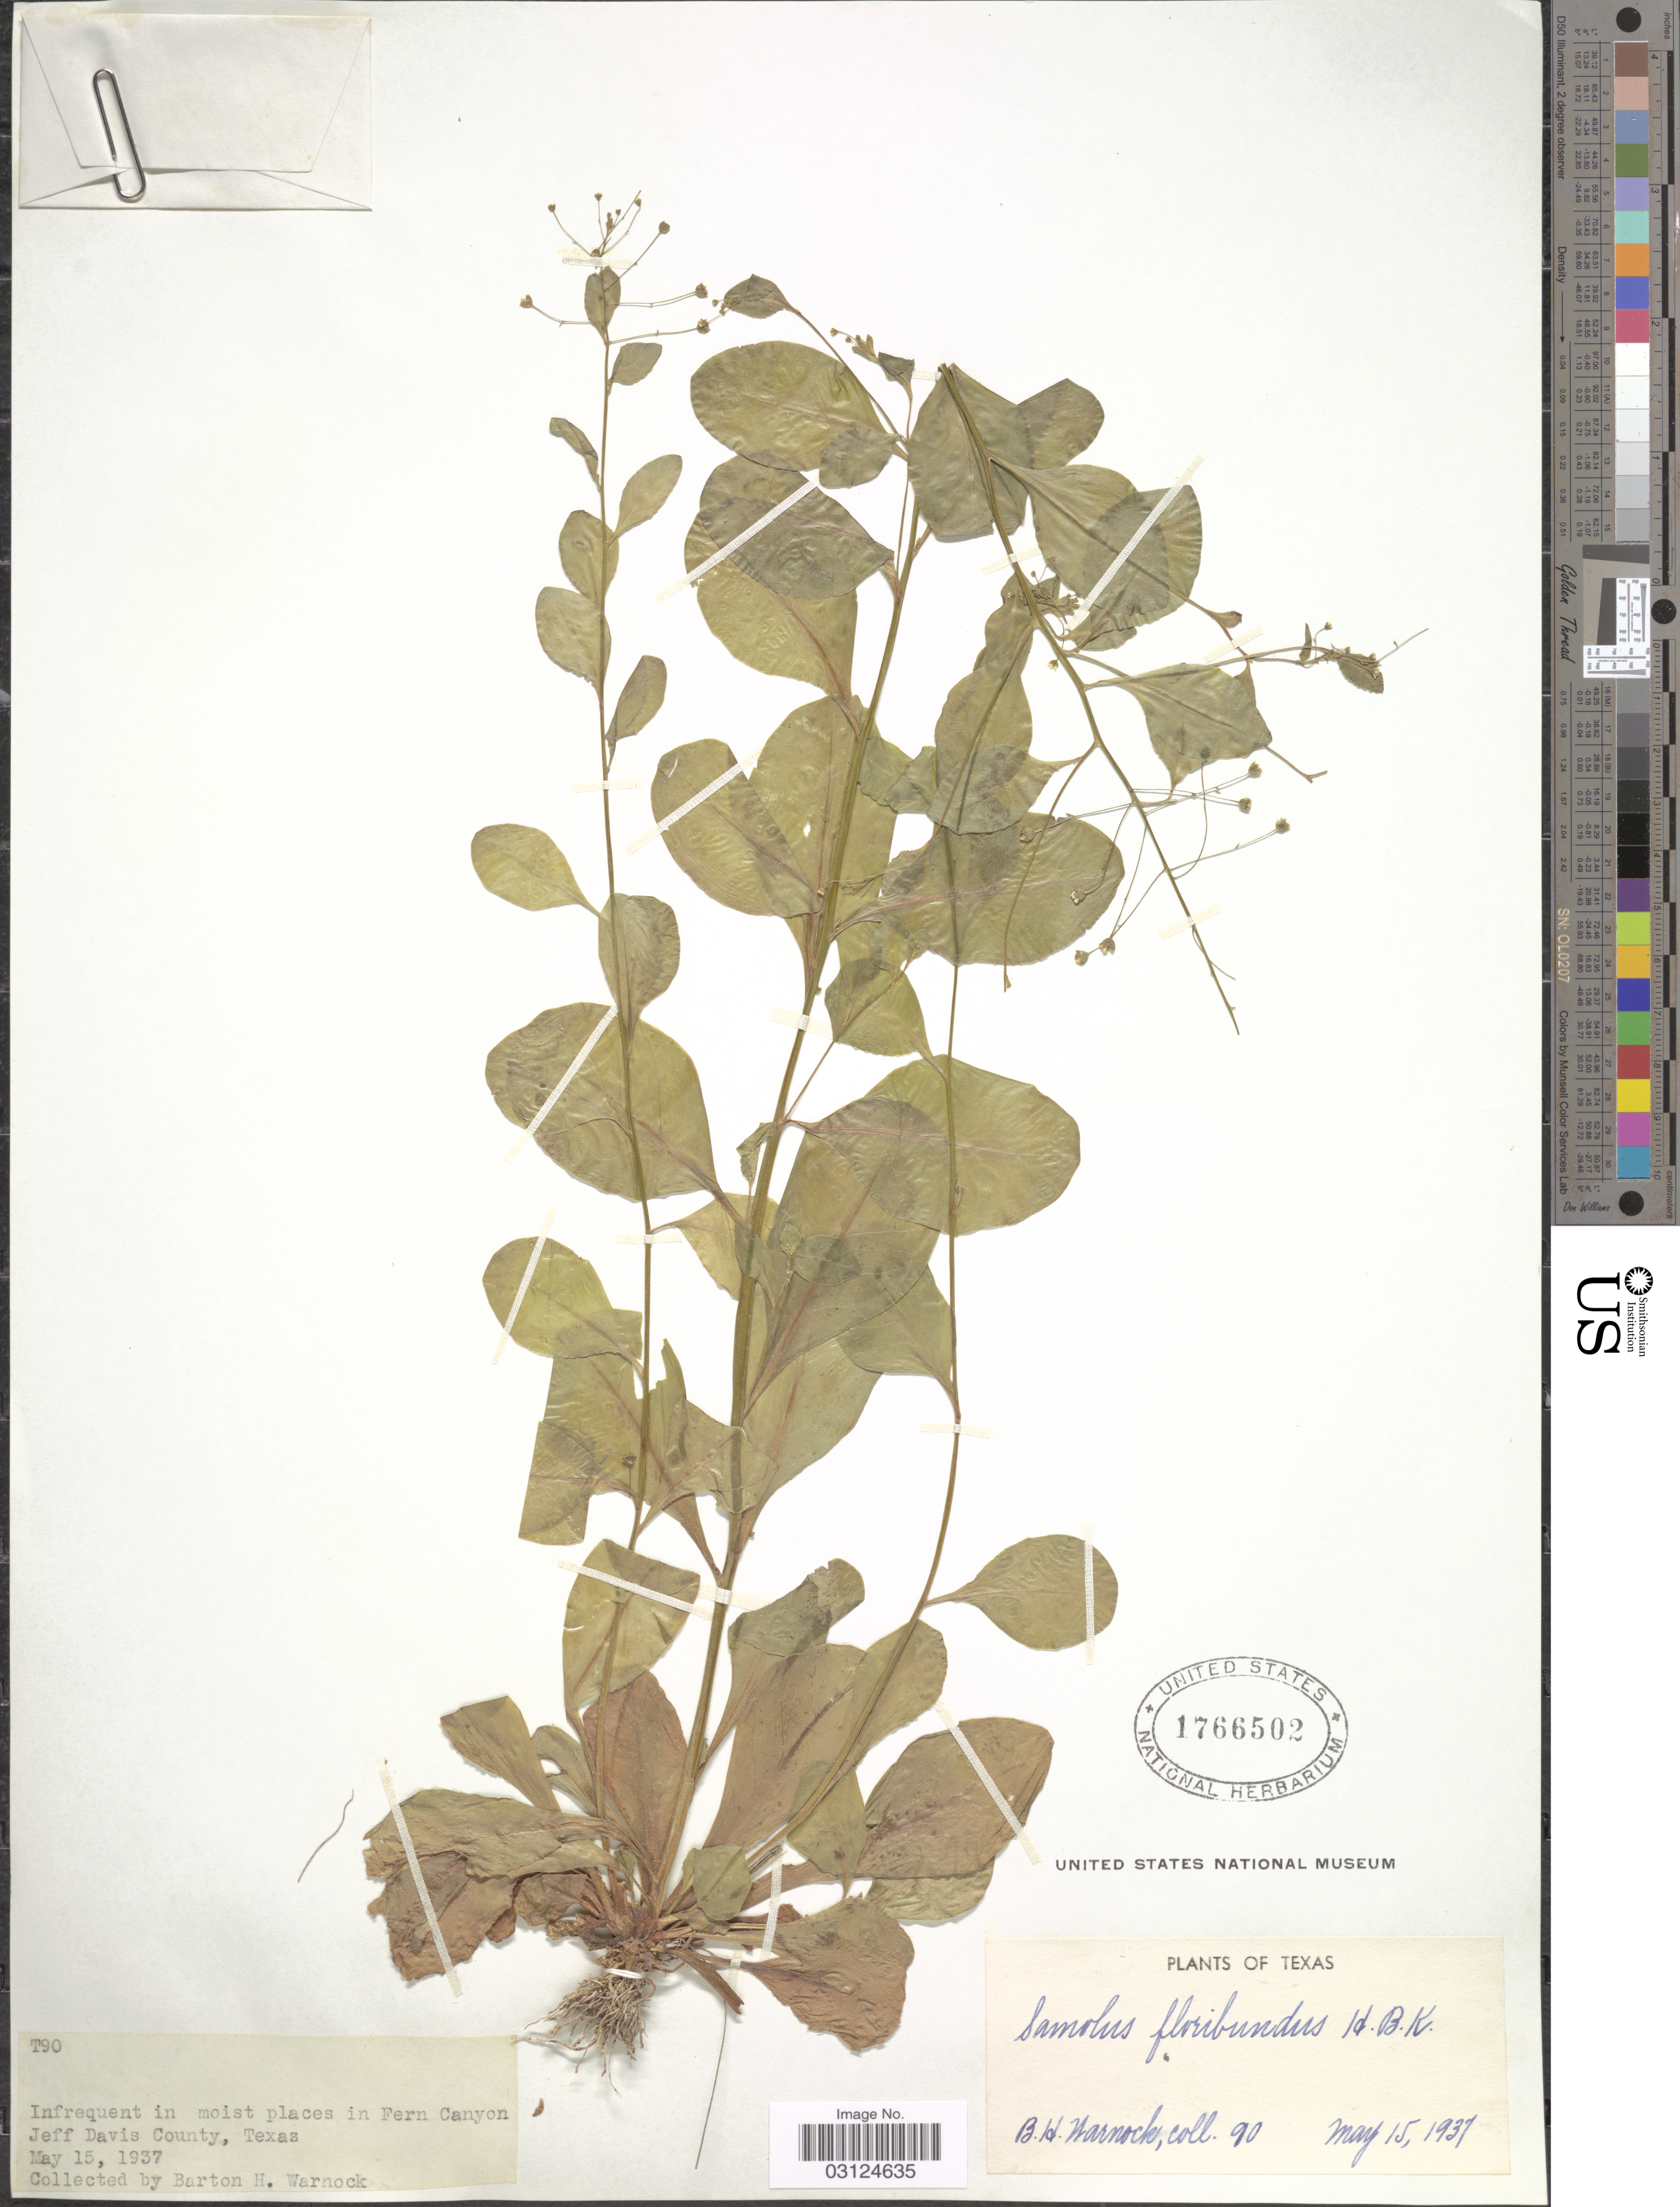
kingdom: Plantae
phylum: Tracheophyta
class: Magnoliopsida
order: Ericales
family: Primulaceae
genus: Samolus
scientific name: Samolus parviflorus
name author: Raf.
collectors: B. H. Warnock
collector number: T90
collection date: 1937-05-15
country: United States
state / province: Texas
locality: Infrequent in moist places in Fern Canyon. Jeff Davis County.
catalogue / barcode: US 1766502